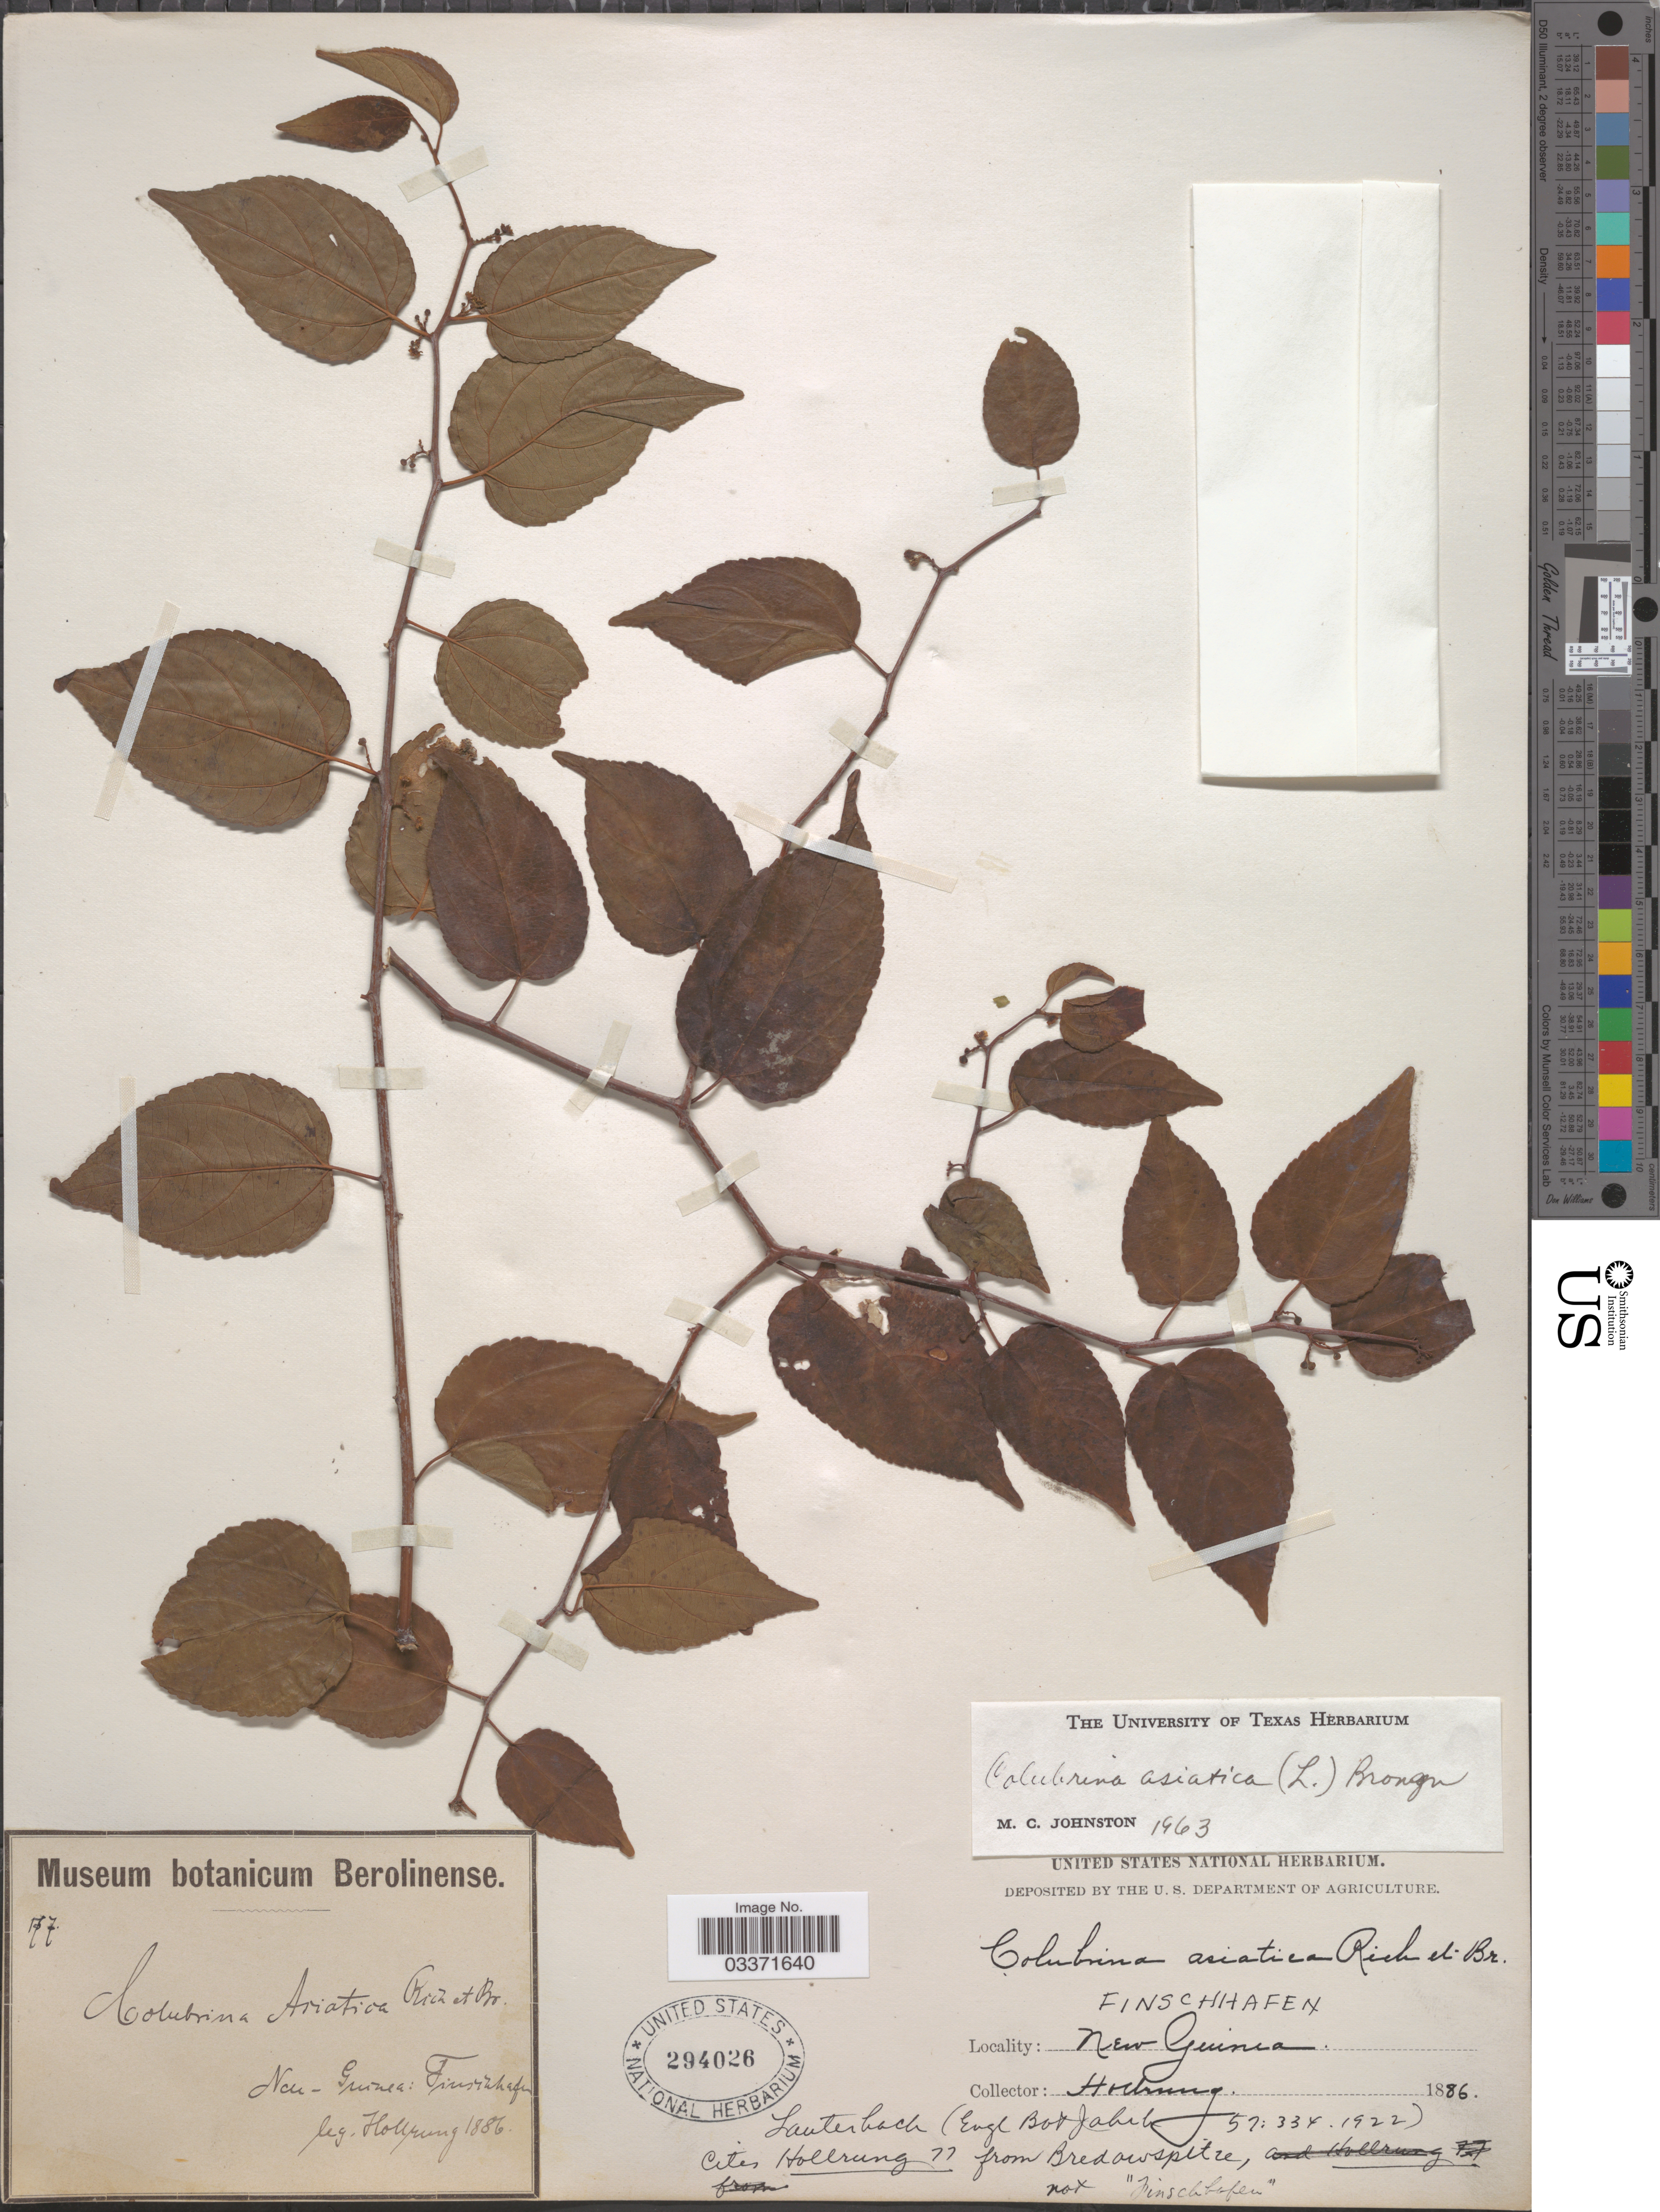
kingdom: Plantae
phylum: Tracheophyta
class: Magnoliopsida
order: Rosales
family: Rhamnaceae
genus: Colubrina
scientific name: Colubrina asiatica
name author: (L.) Brongn.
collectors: Hollrung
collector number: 77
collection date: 1886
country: Papua New Guinea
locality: New Guinea: Finschhafen.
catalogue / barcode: US 294026